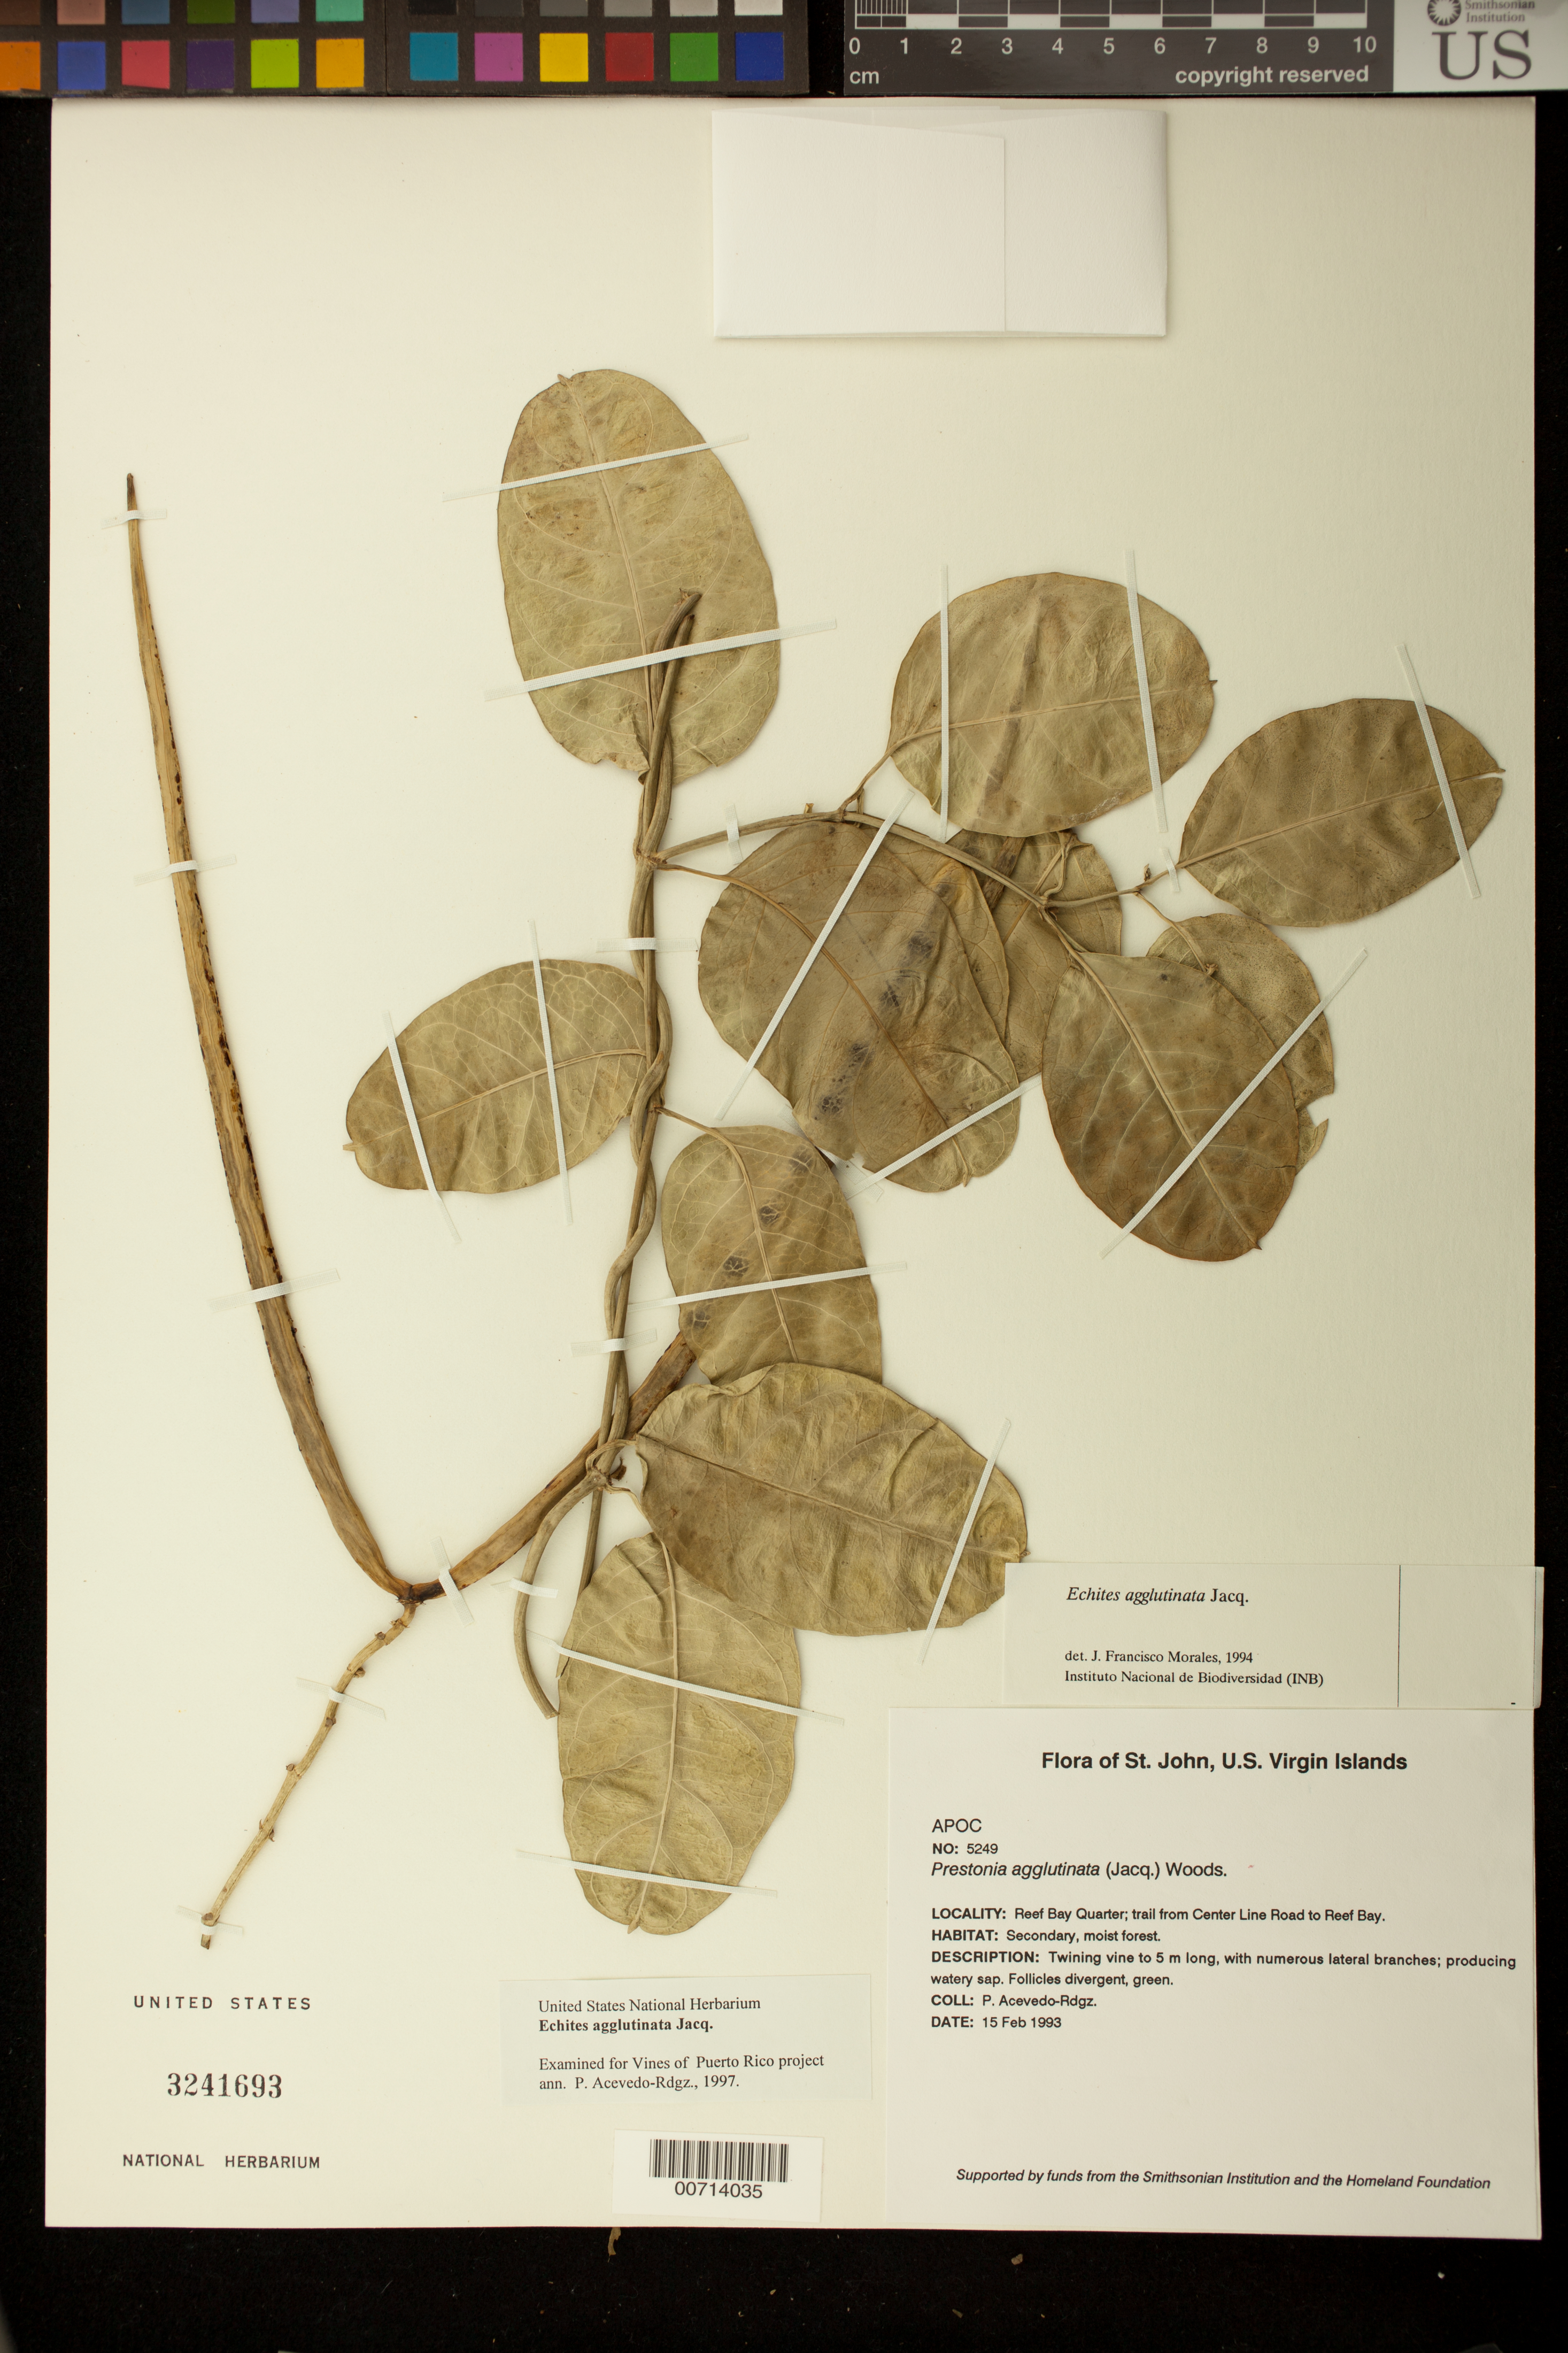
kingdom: Plantae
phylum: Tracheophyta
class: Magnoliopsida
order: Gentianales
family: Apocynaceae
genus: Echites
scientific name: Echites agglutinatus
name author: Jacq.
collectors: P. Acevedo-Rodr.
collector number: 5249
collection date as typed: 15 Feb 1993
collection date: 1993-02-15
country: U.S. Virgin Islands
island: St. John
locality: Reef Bay Quarter; trail from Center Line Road to Reef Bay.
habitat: Secondary, moist forest.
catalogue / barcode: US 3241693